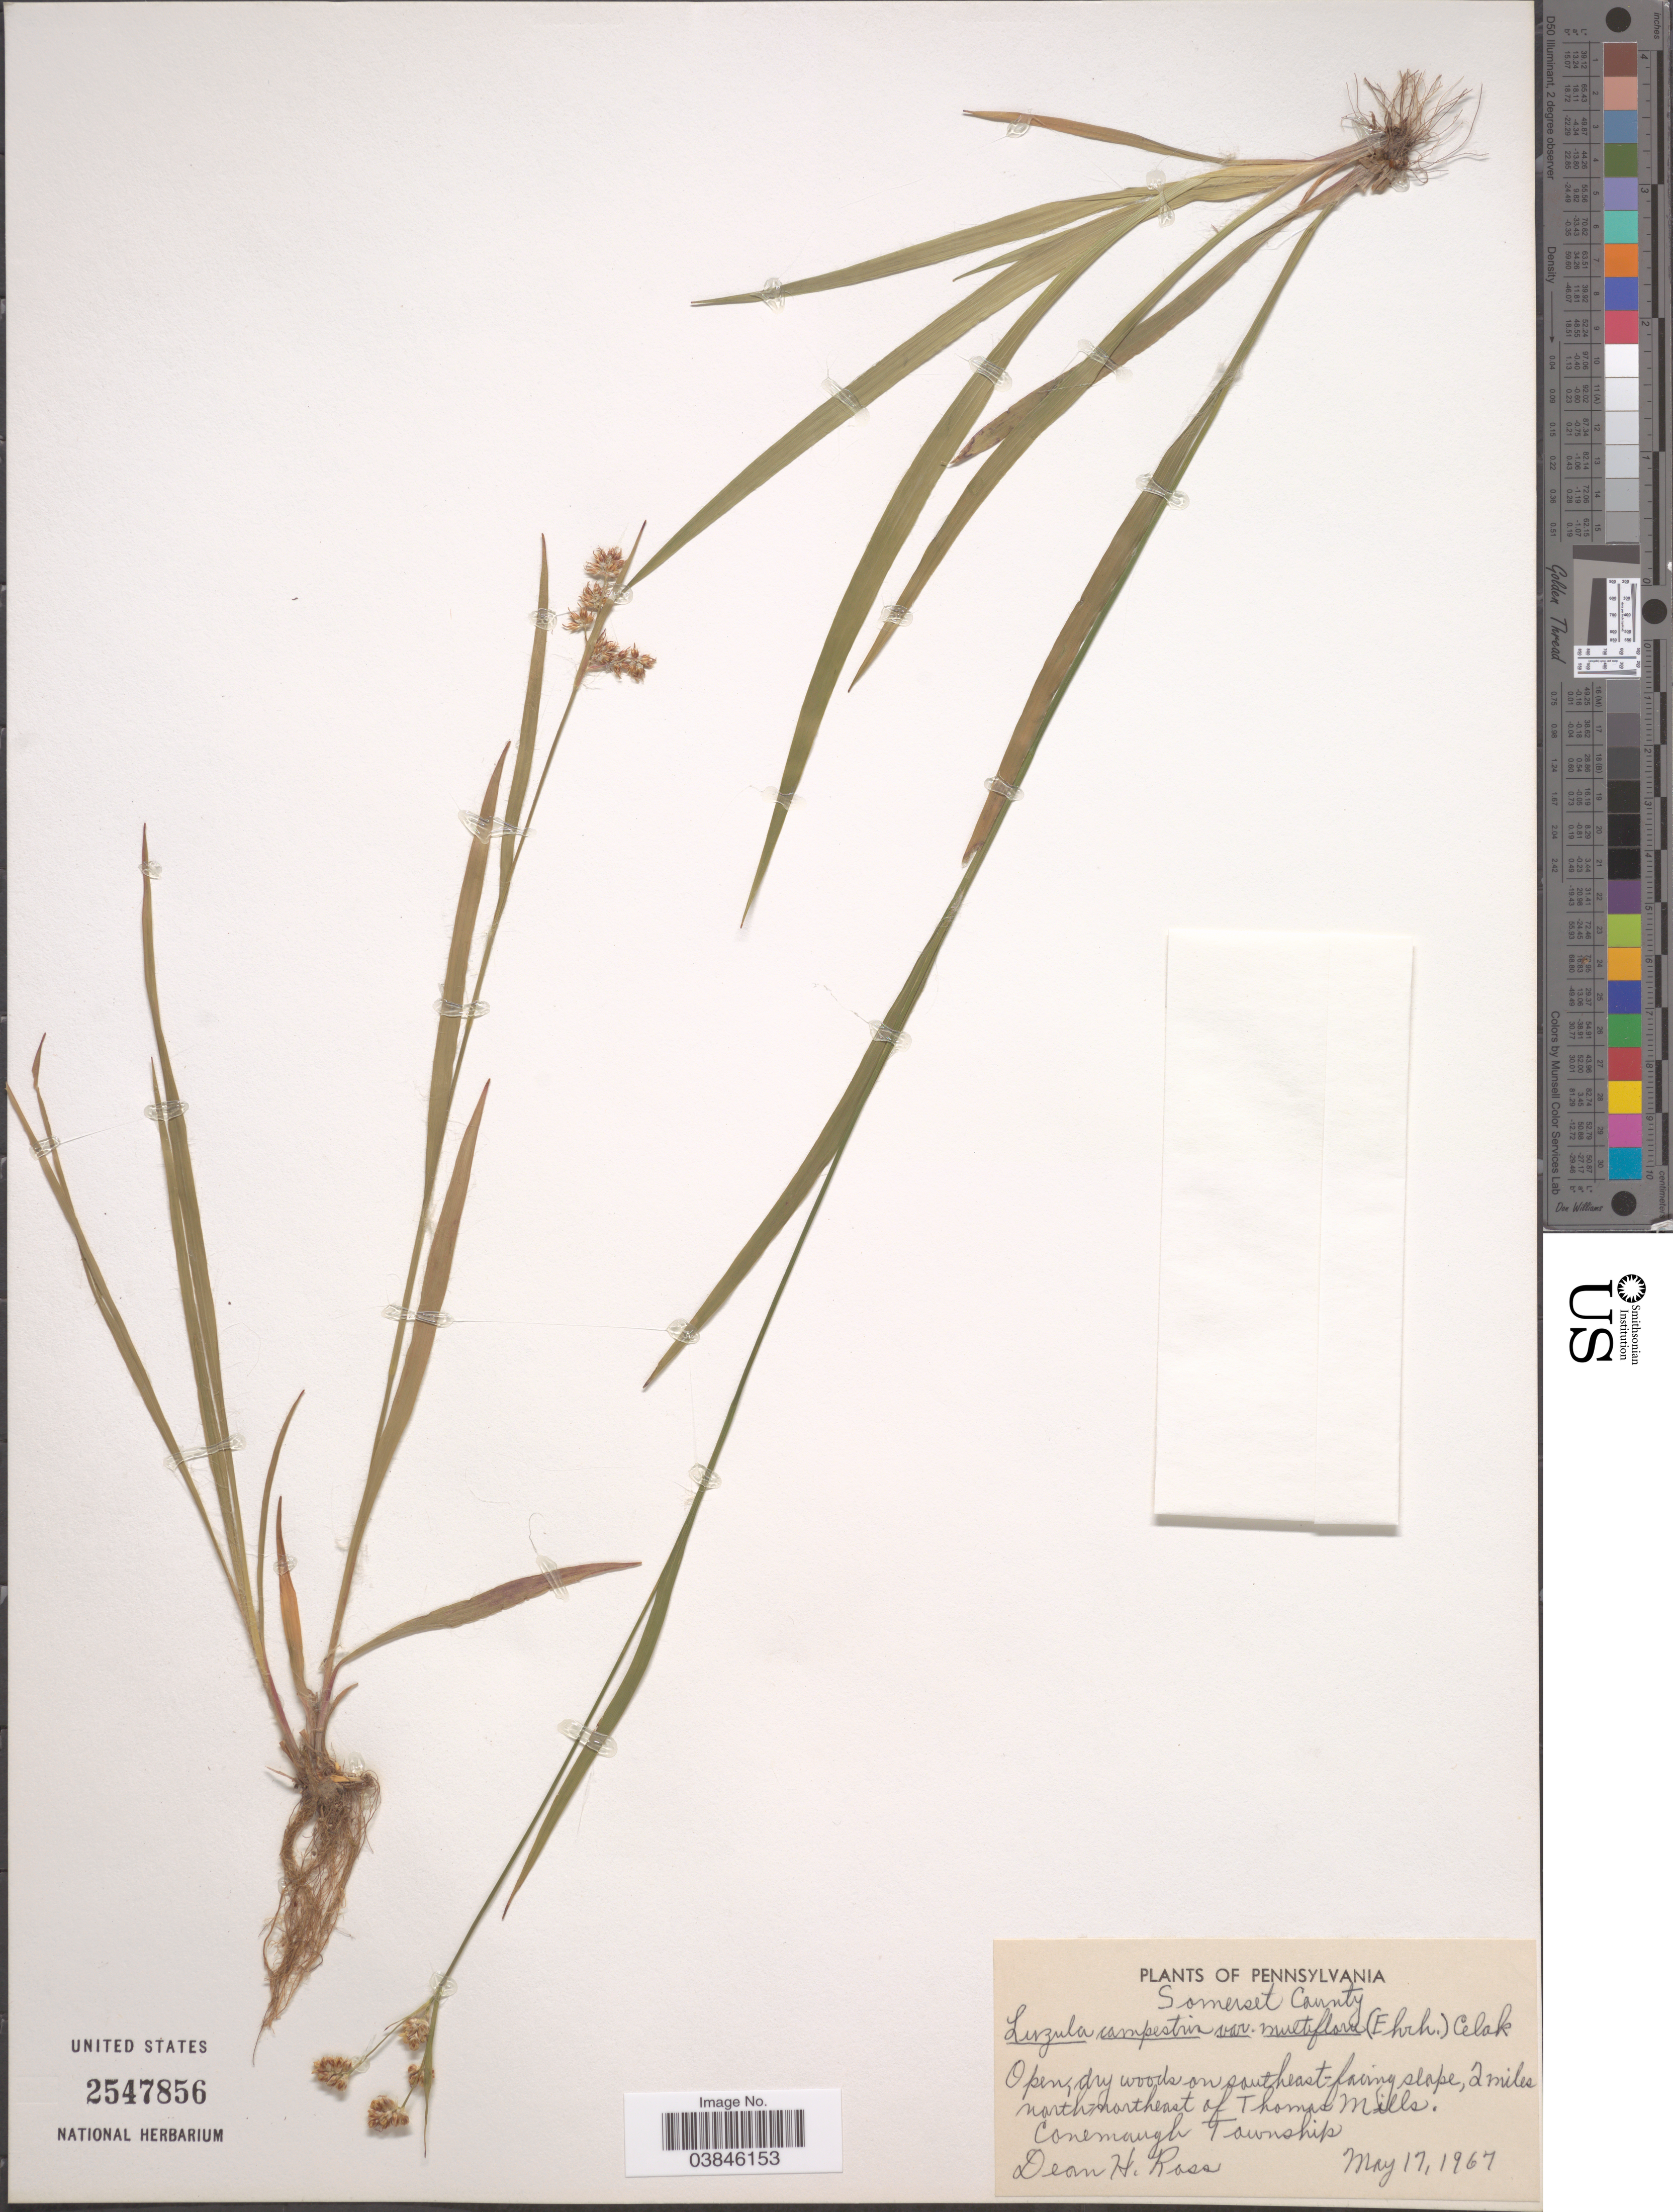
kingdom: Plantae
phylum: Tracheophyta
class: Liliopsida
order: Poales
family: Juncaceae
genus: Luzula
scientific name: Luzula multiflora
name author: (Ehrh.) Lej.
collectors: D. Ross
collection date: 1967-05-17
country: United States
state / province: Pennsylvania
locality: Somerset County. On southeast facing slope, 2 miles north-northeast of Thomas Mills. Conemaugh Township.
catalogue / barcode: US 2547856